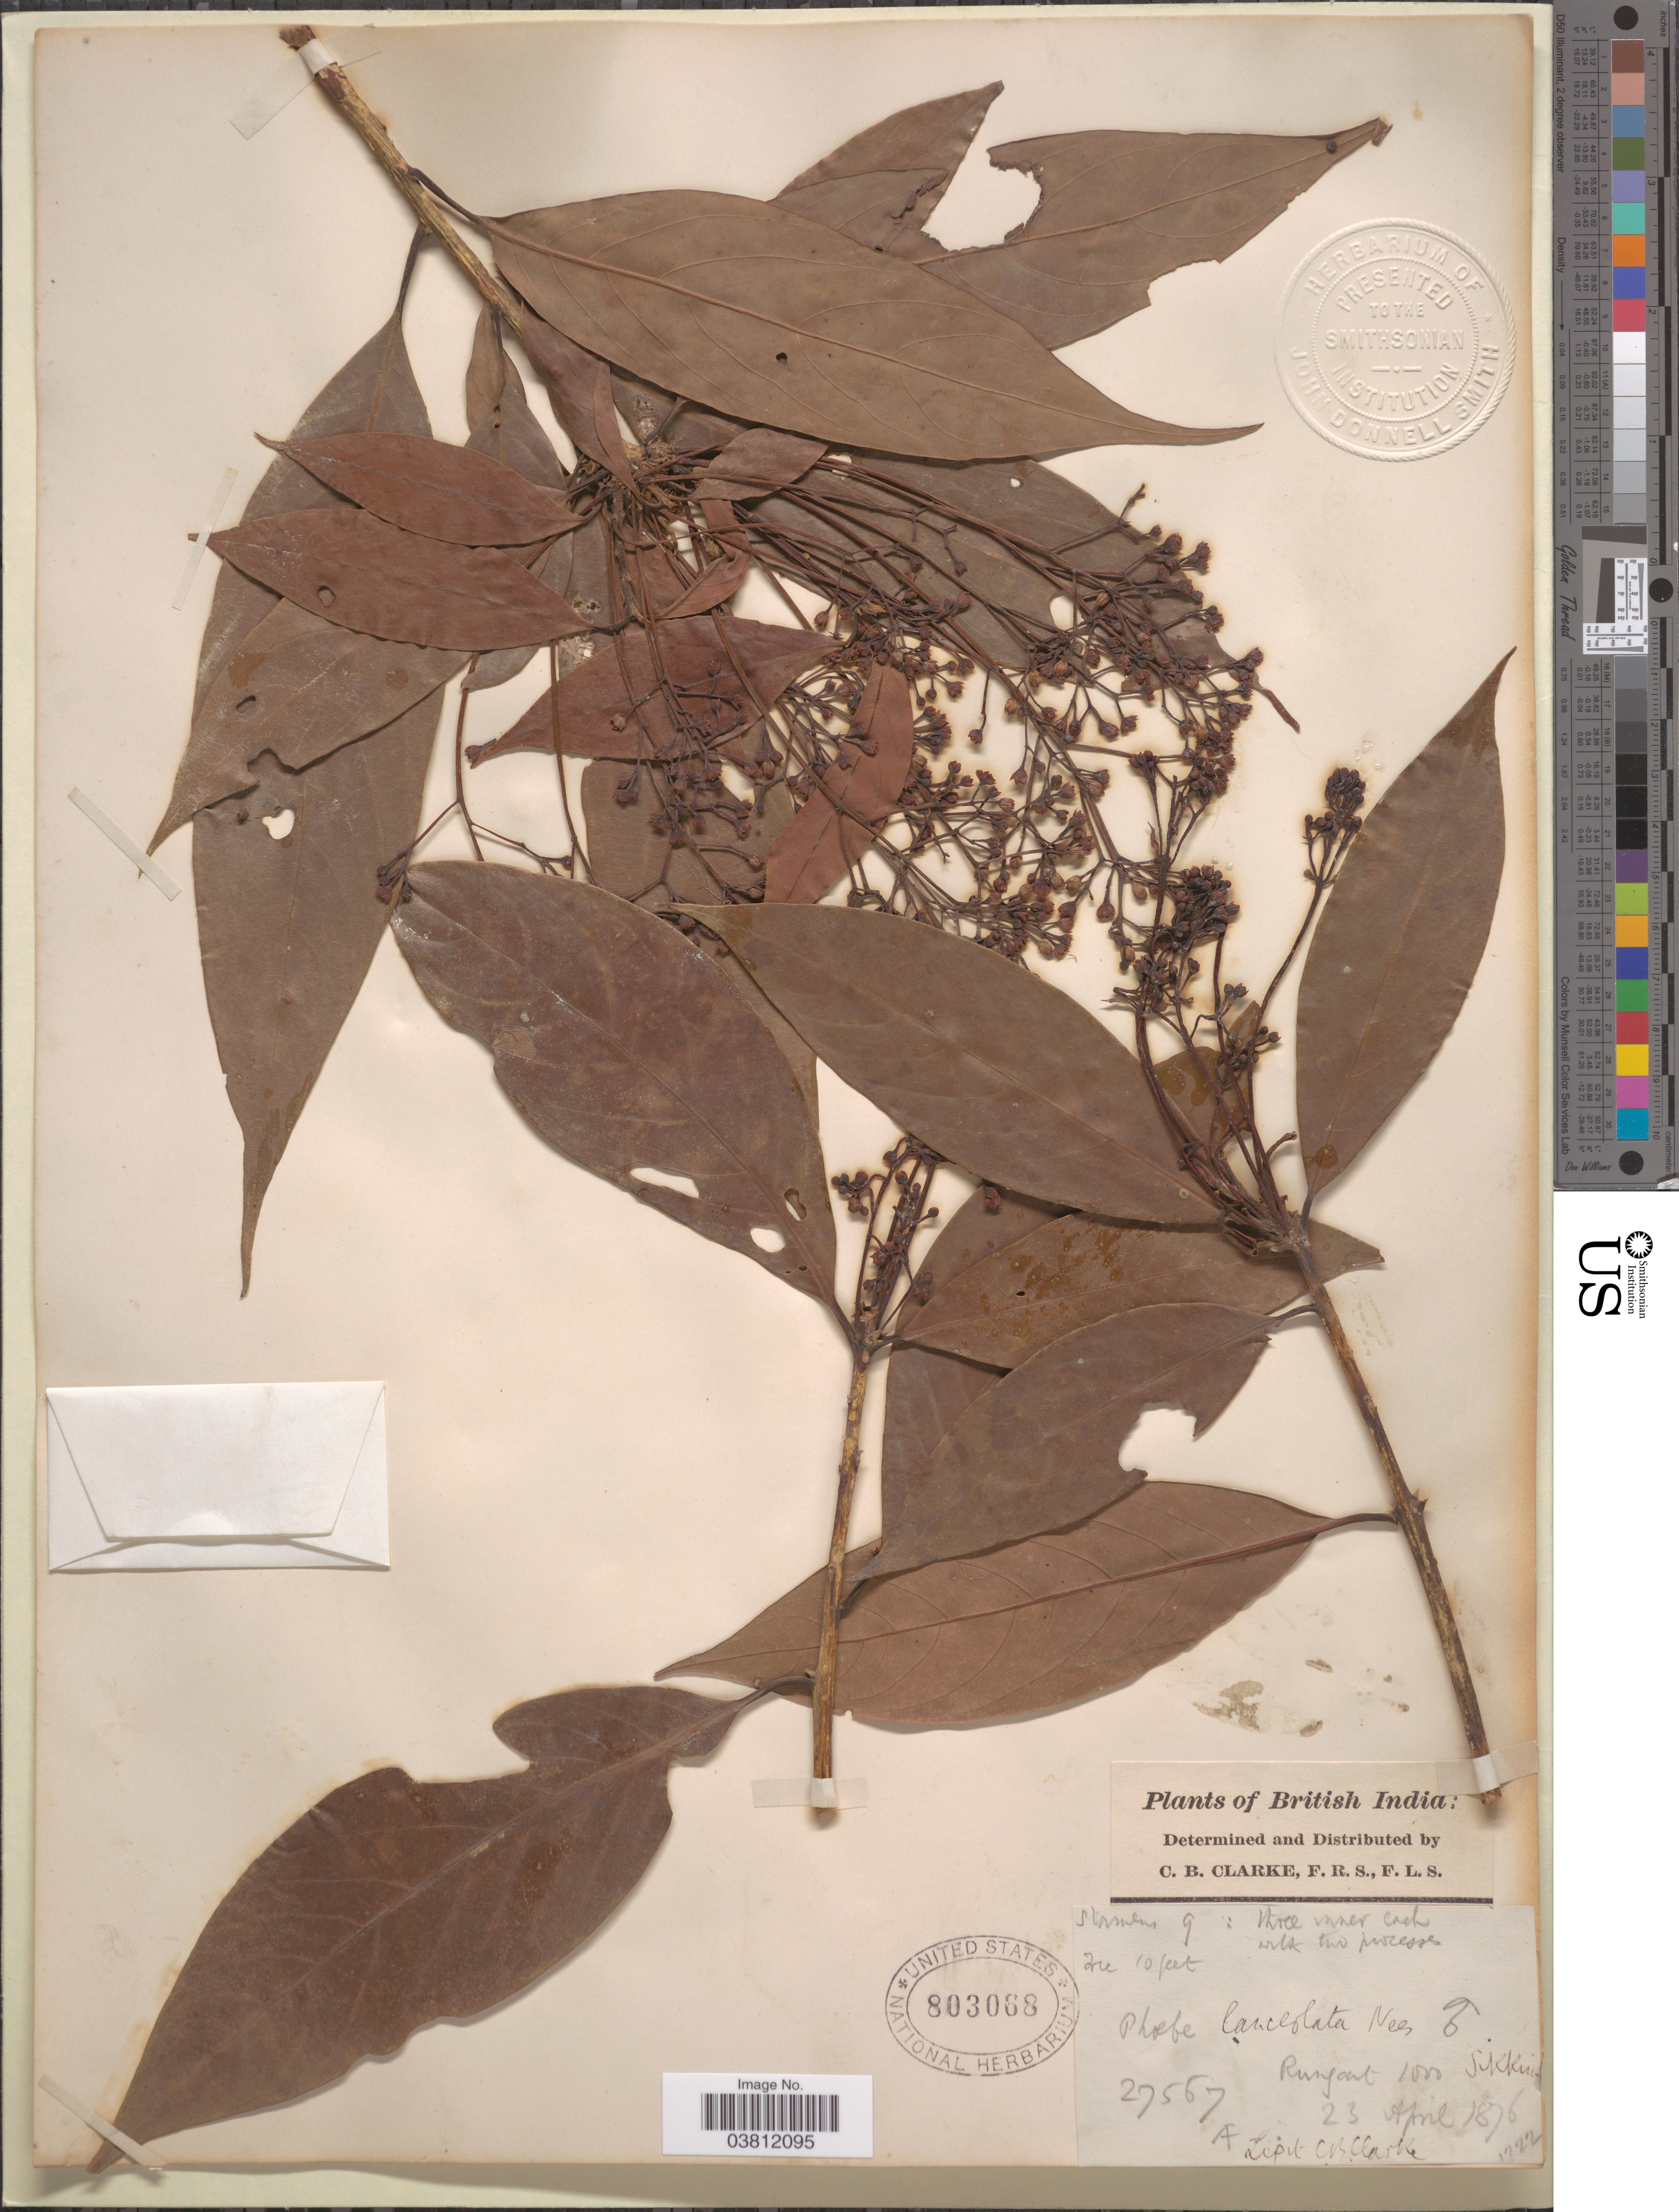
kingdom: Plantae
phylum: Tracheophyta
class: Magnoliopsida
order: Laurales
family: Lauraceae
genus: Phoebe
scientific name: Phoebe lanceolata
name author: Nees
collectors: C. B. Clarke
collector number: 27567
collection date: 1876-04-23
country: India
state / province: Sikkim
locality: British India. Rungart.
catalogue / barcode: US 803068